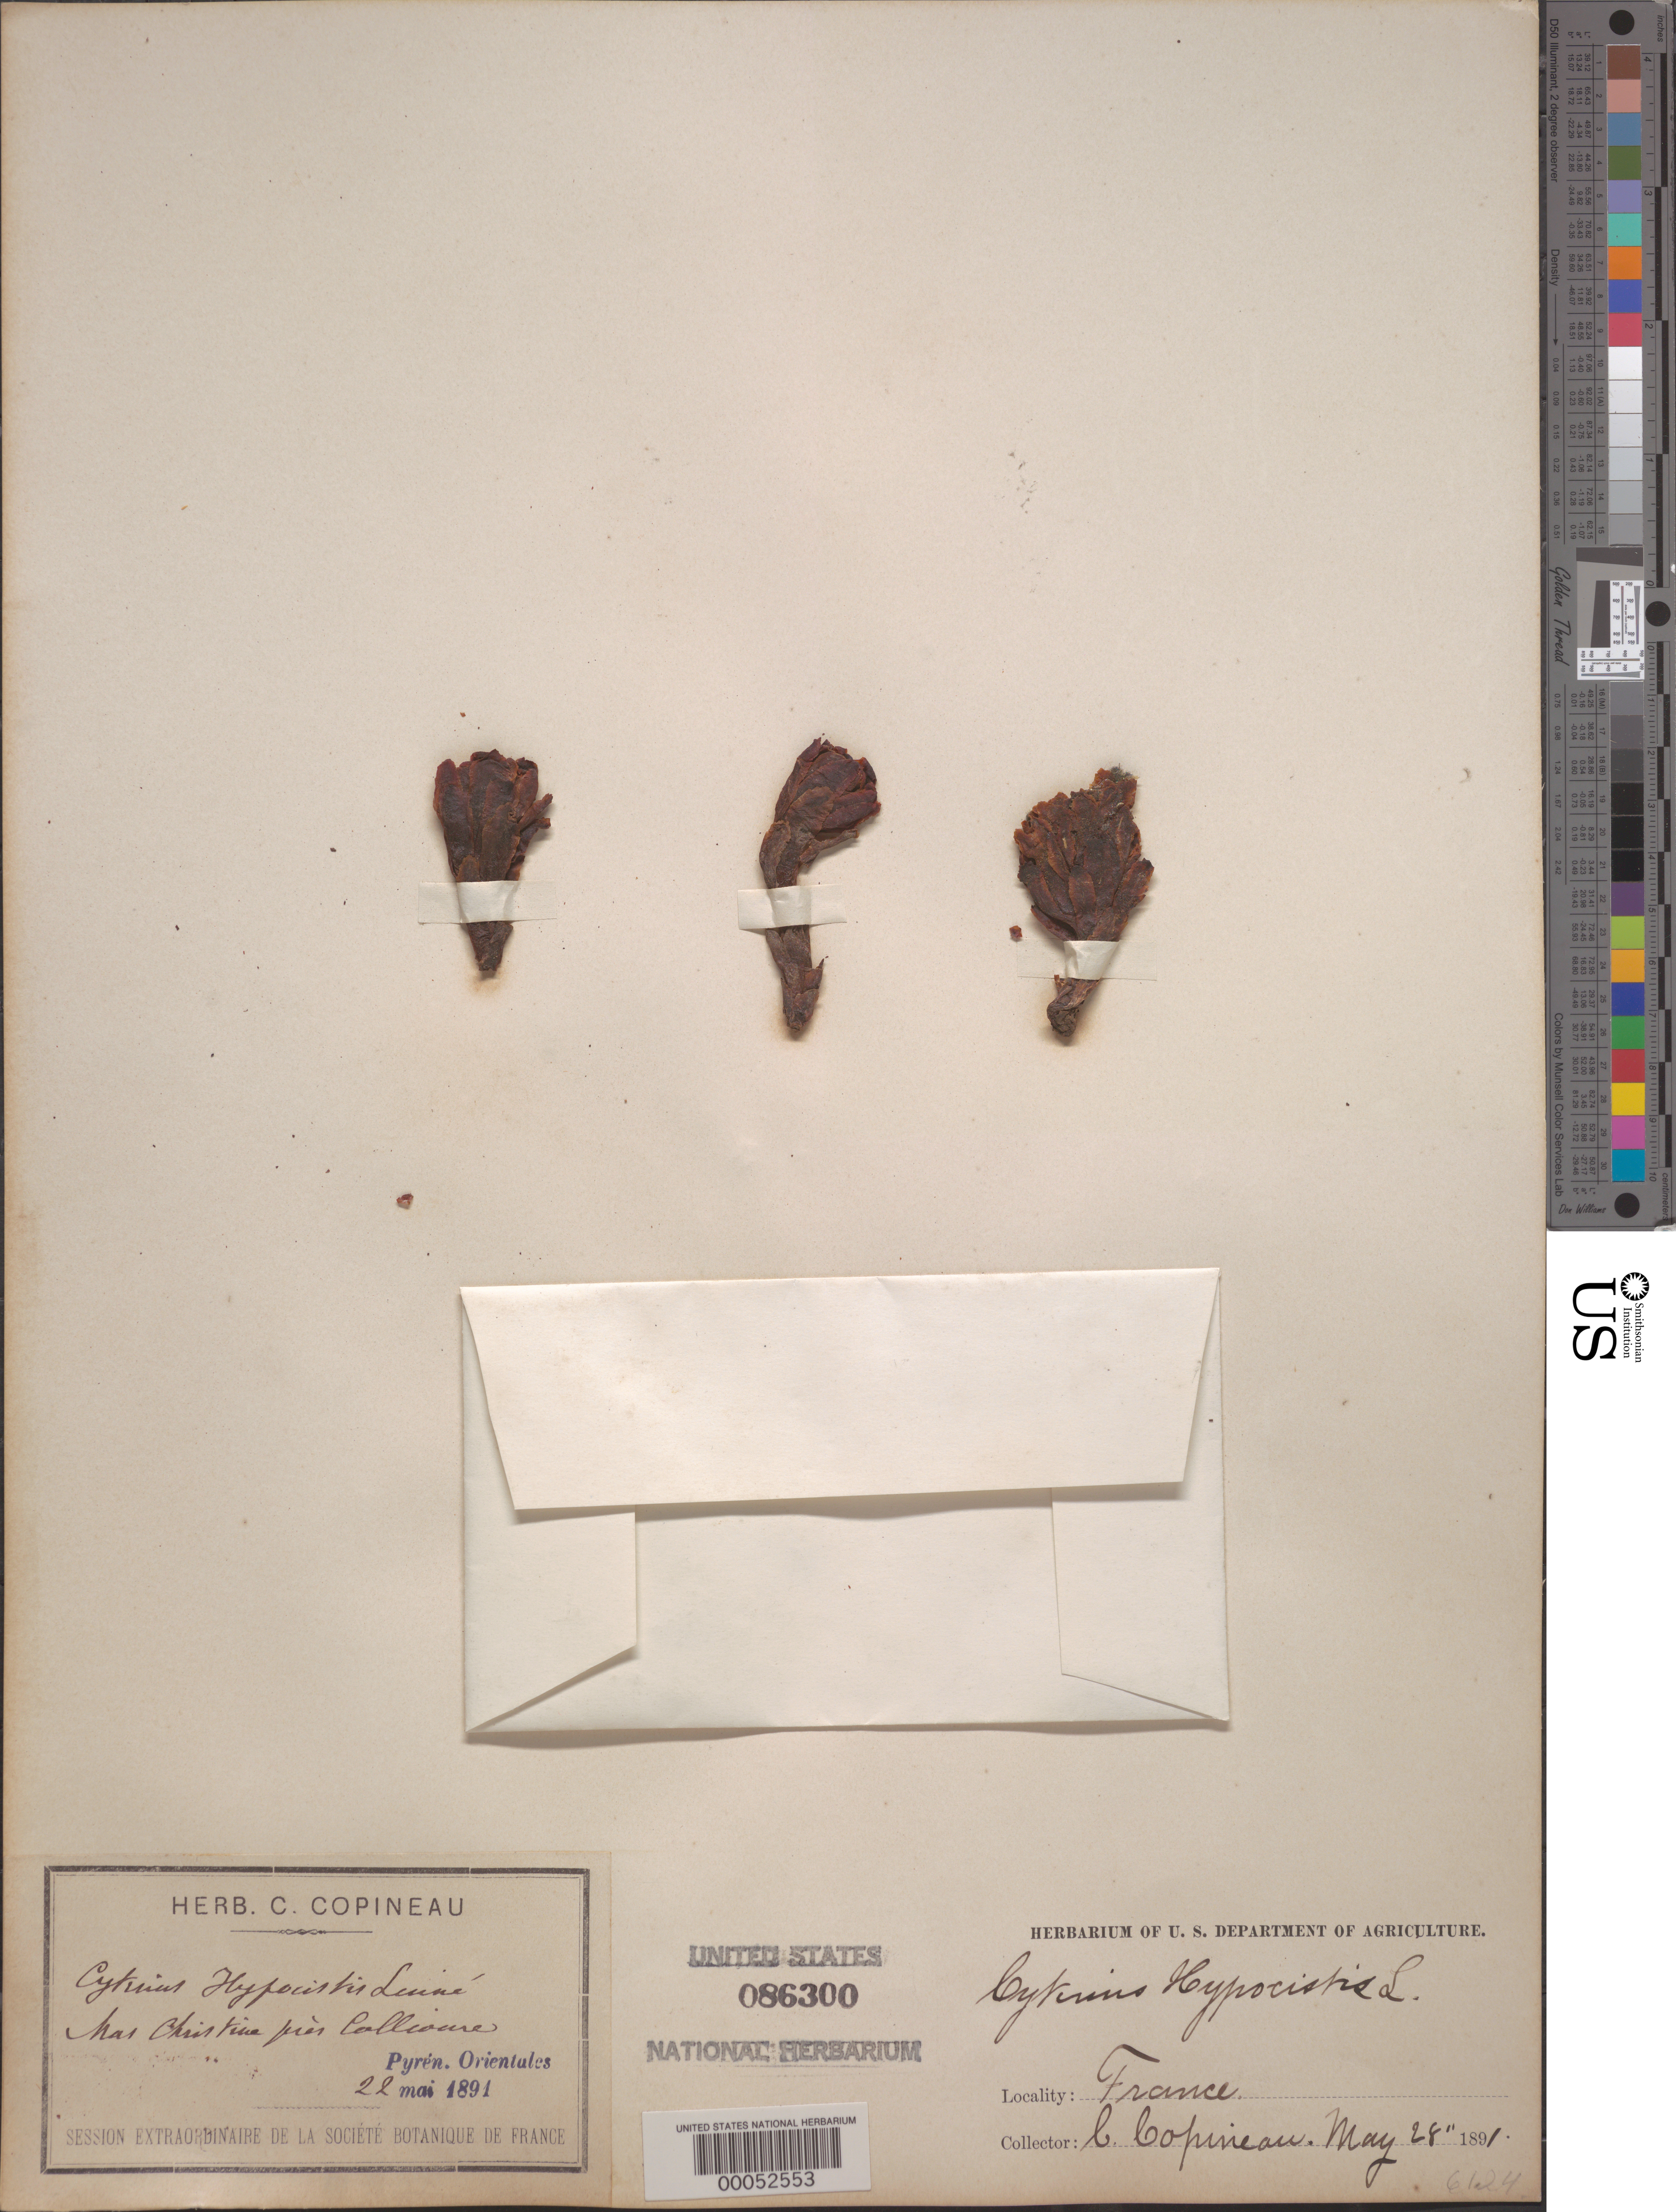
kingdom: Plantae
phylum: Tracheophyta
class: Magnoliopsida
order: Malvales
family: Cytinaceae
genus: Cytinus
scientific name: Cytinus hypocystis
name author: (L.) L.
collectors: C. Copineau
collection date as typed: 28 May 1891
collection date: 1891-05-28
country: France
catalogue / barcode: US 86300